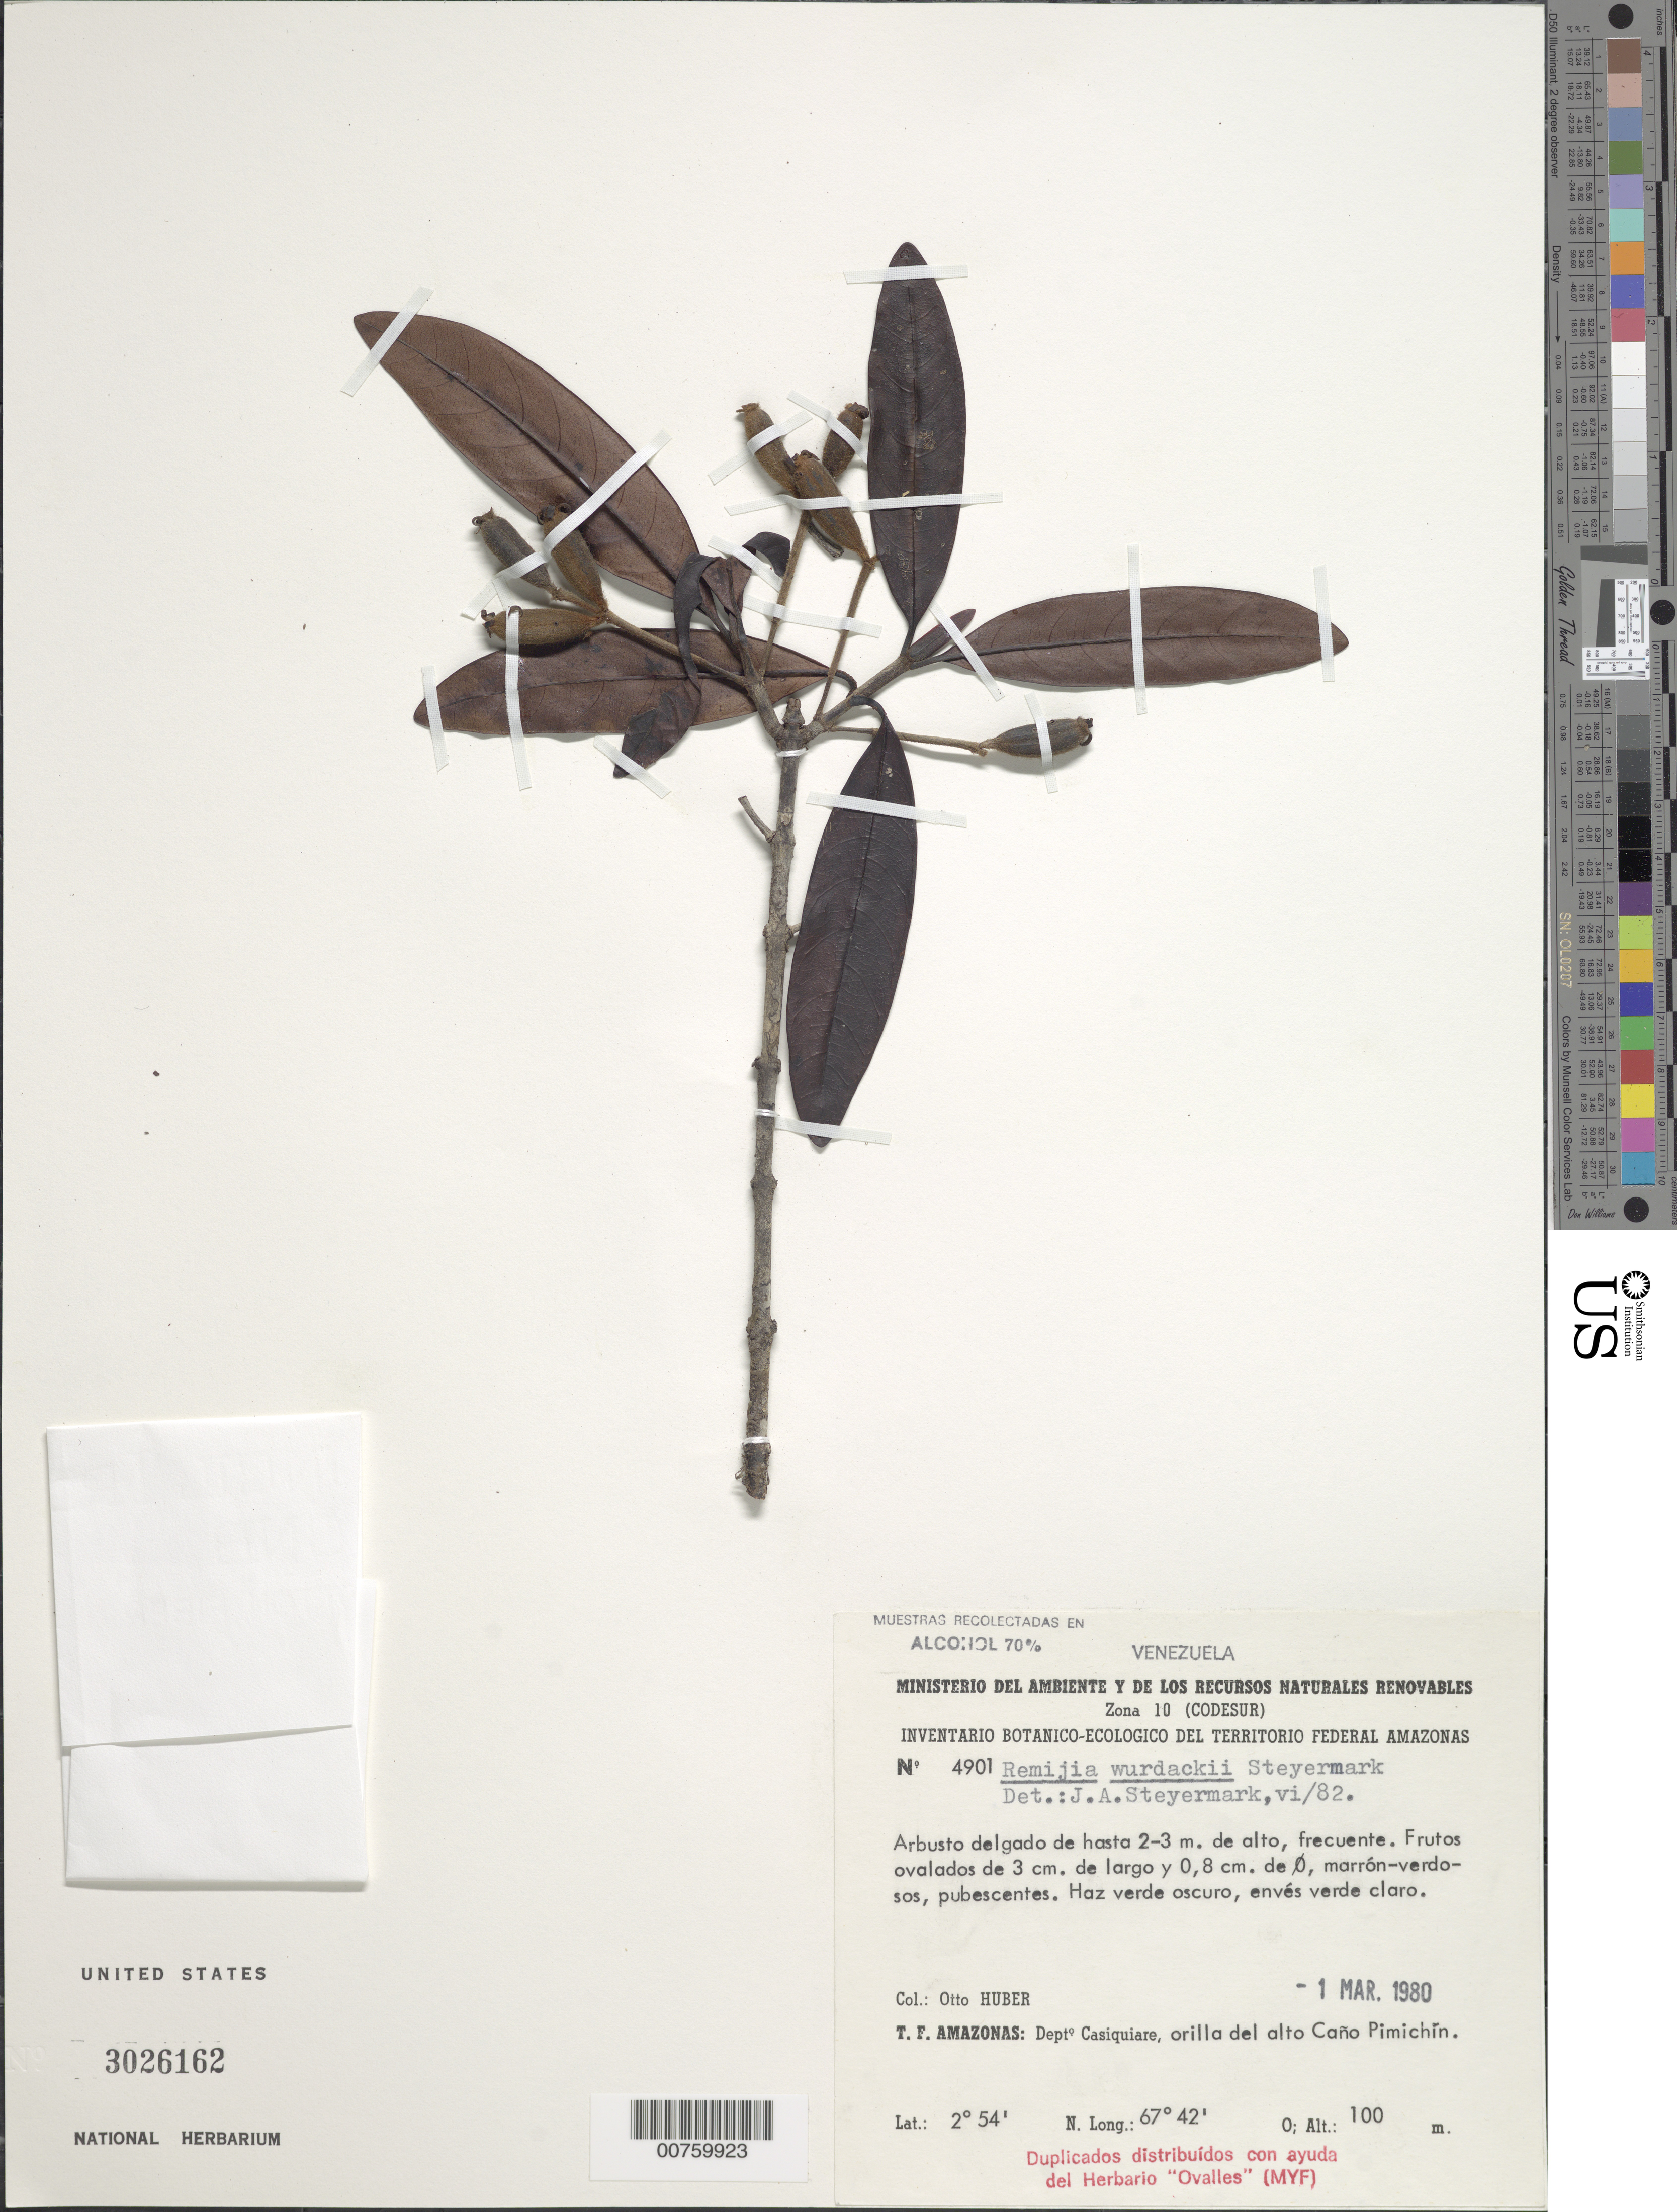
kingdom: Plantae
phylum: Tracheophyta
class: Magnoliopsida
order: Gentianales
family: Rubiaceae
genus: Remijia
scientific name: Remijia wurdackii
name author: Steyerm.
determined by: Steyermark, Julian A., (VEN)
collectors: O. Huber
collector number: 4901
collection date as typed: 1-Mar-80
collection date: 1980-03-01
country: Venezuela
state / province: Amazonas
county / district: Maroa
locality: Caño Pimichin, alto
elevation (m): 100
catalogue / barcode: US 3026162